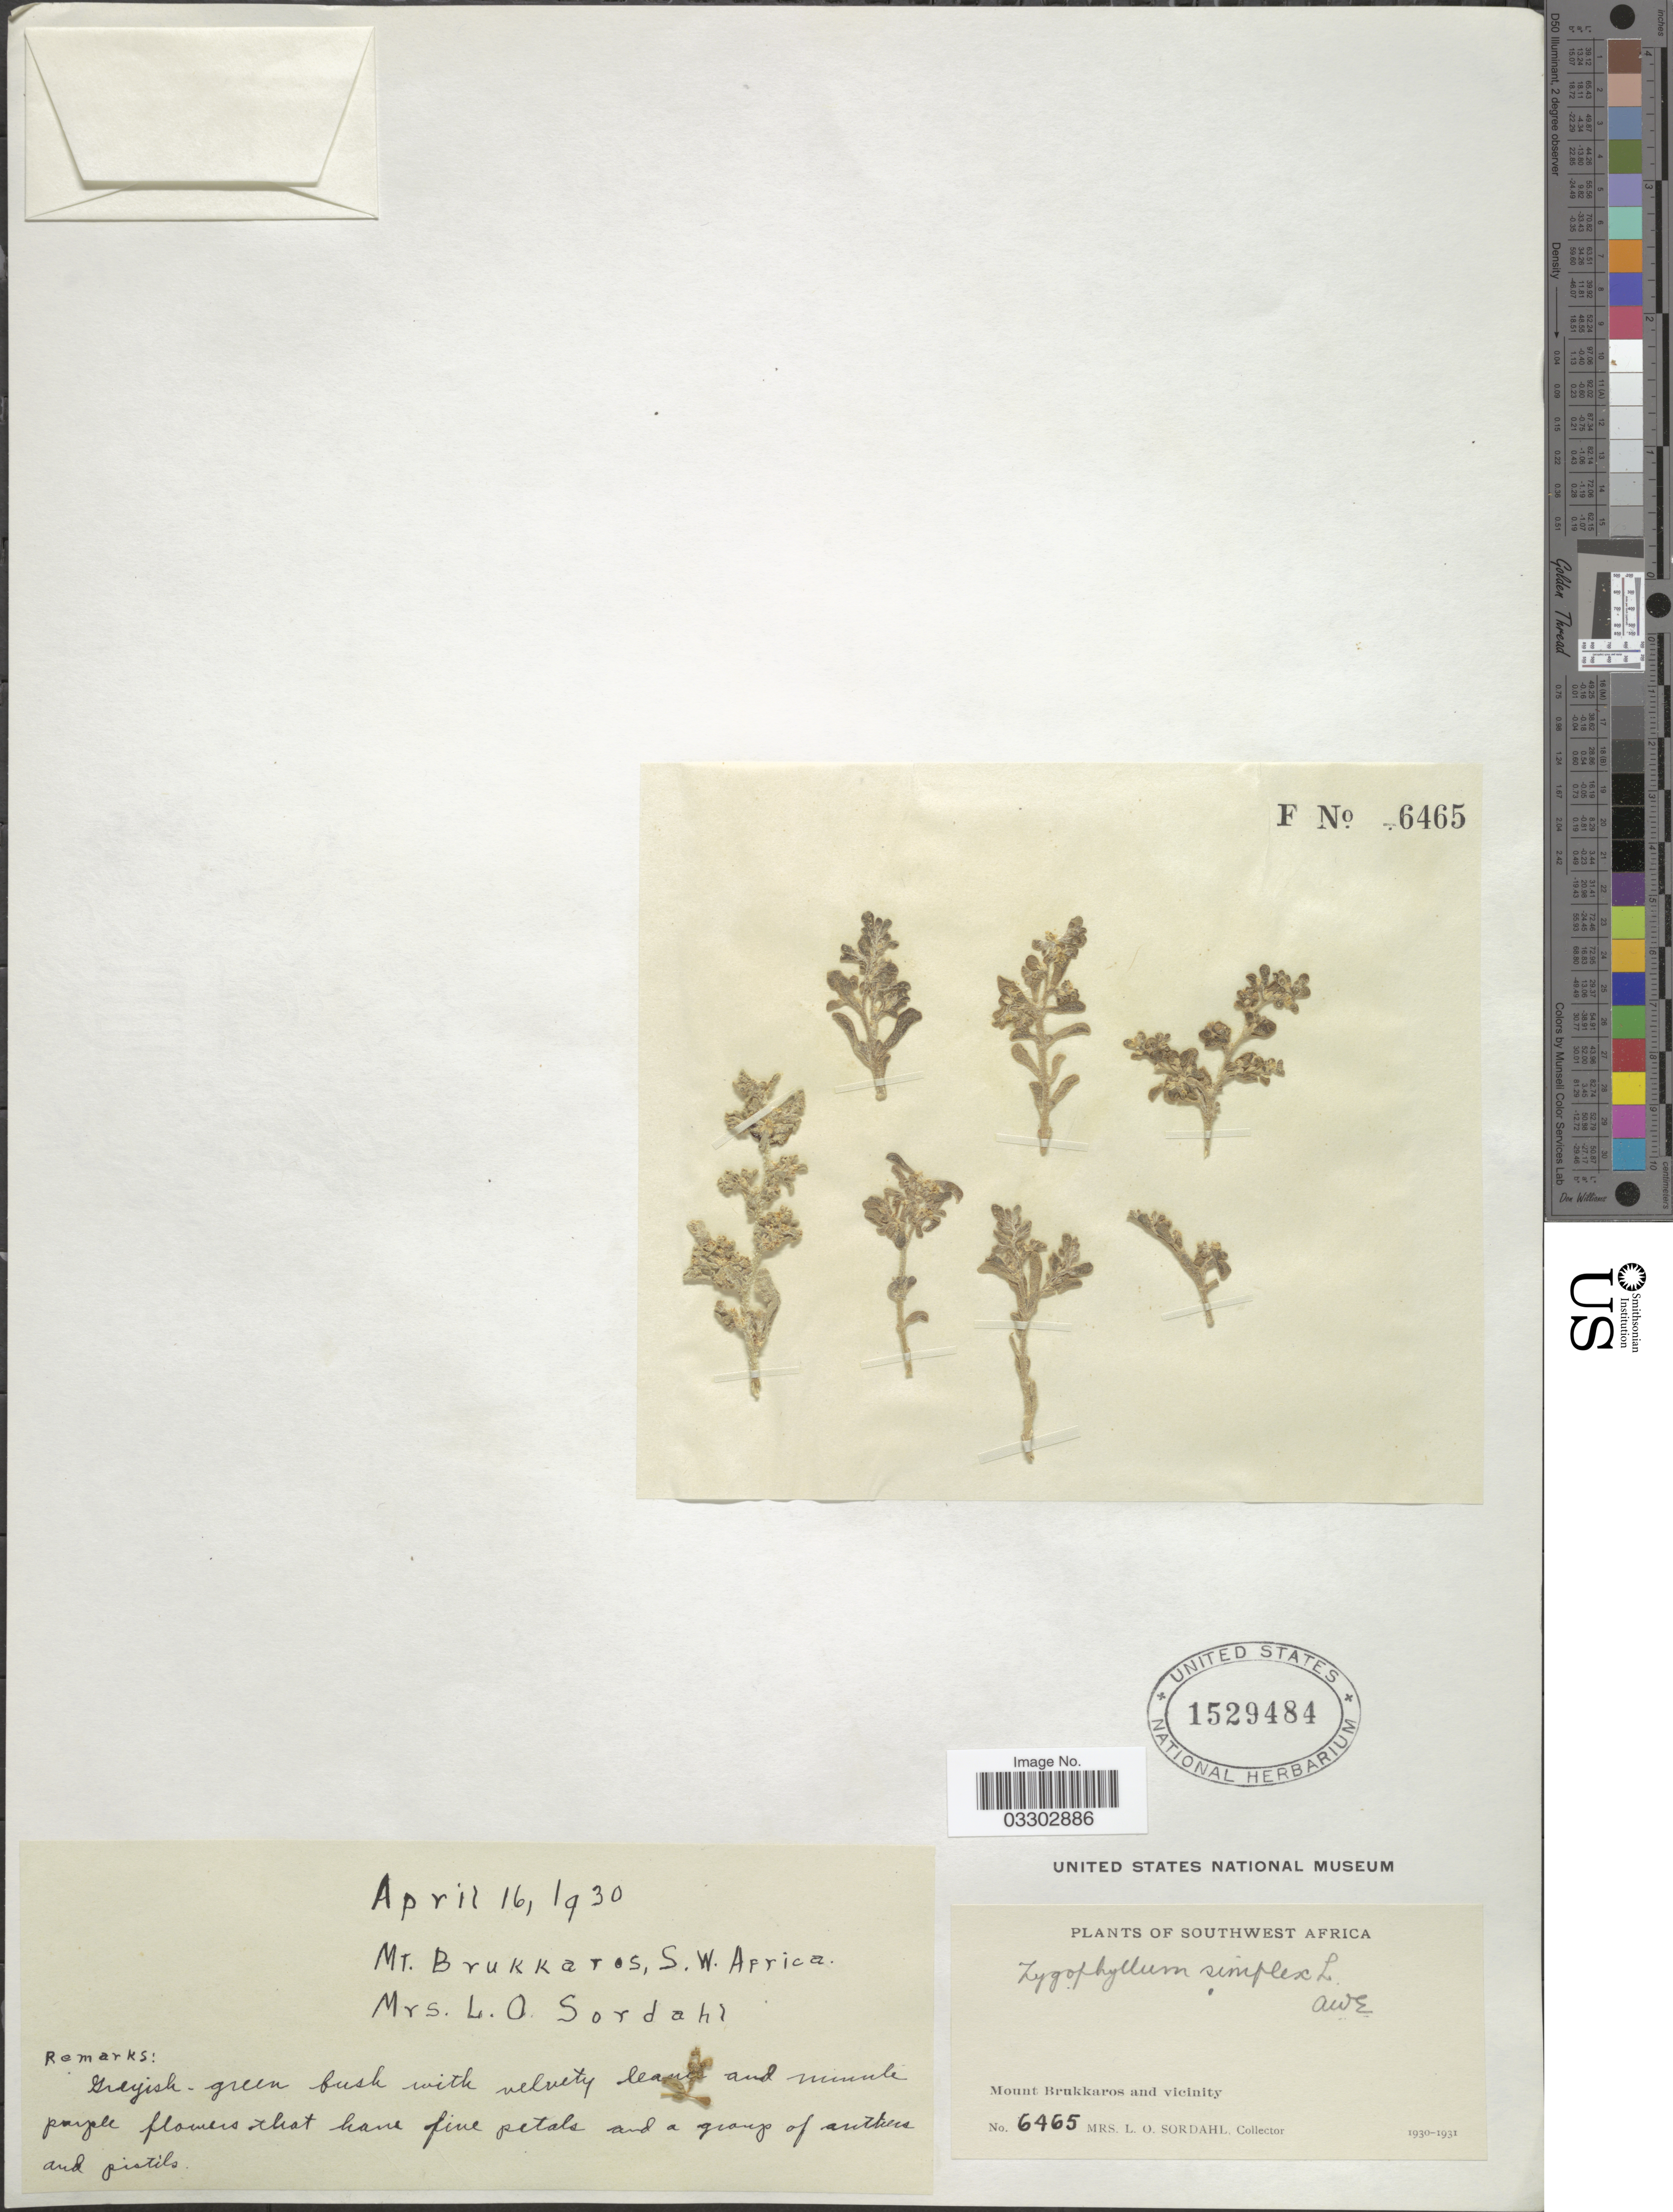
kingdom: Plantae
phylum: Tracheophyta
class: Magnoliopsida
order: Zygophyllales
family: Zygophyllaceae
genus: Zygophyllum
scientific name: Zygophyllum simplex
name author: L.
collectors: L. Sordahl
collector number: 6465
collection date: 1930-04-16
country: Namibia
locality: Southwest Africa. Mount Brukkaros and vicinity.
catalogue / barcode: US 1529484